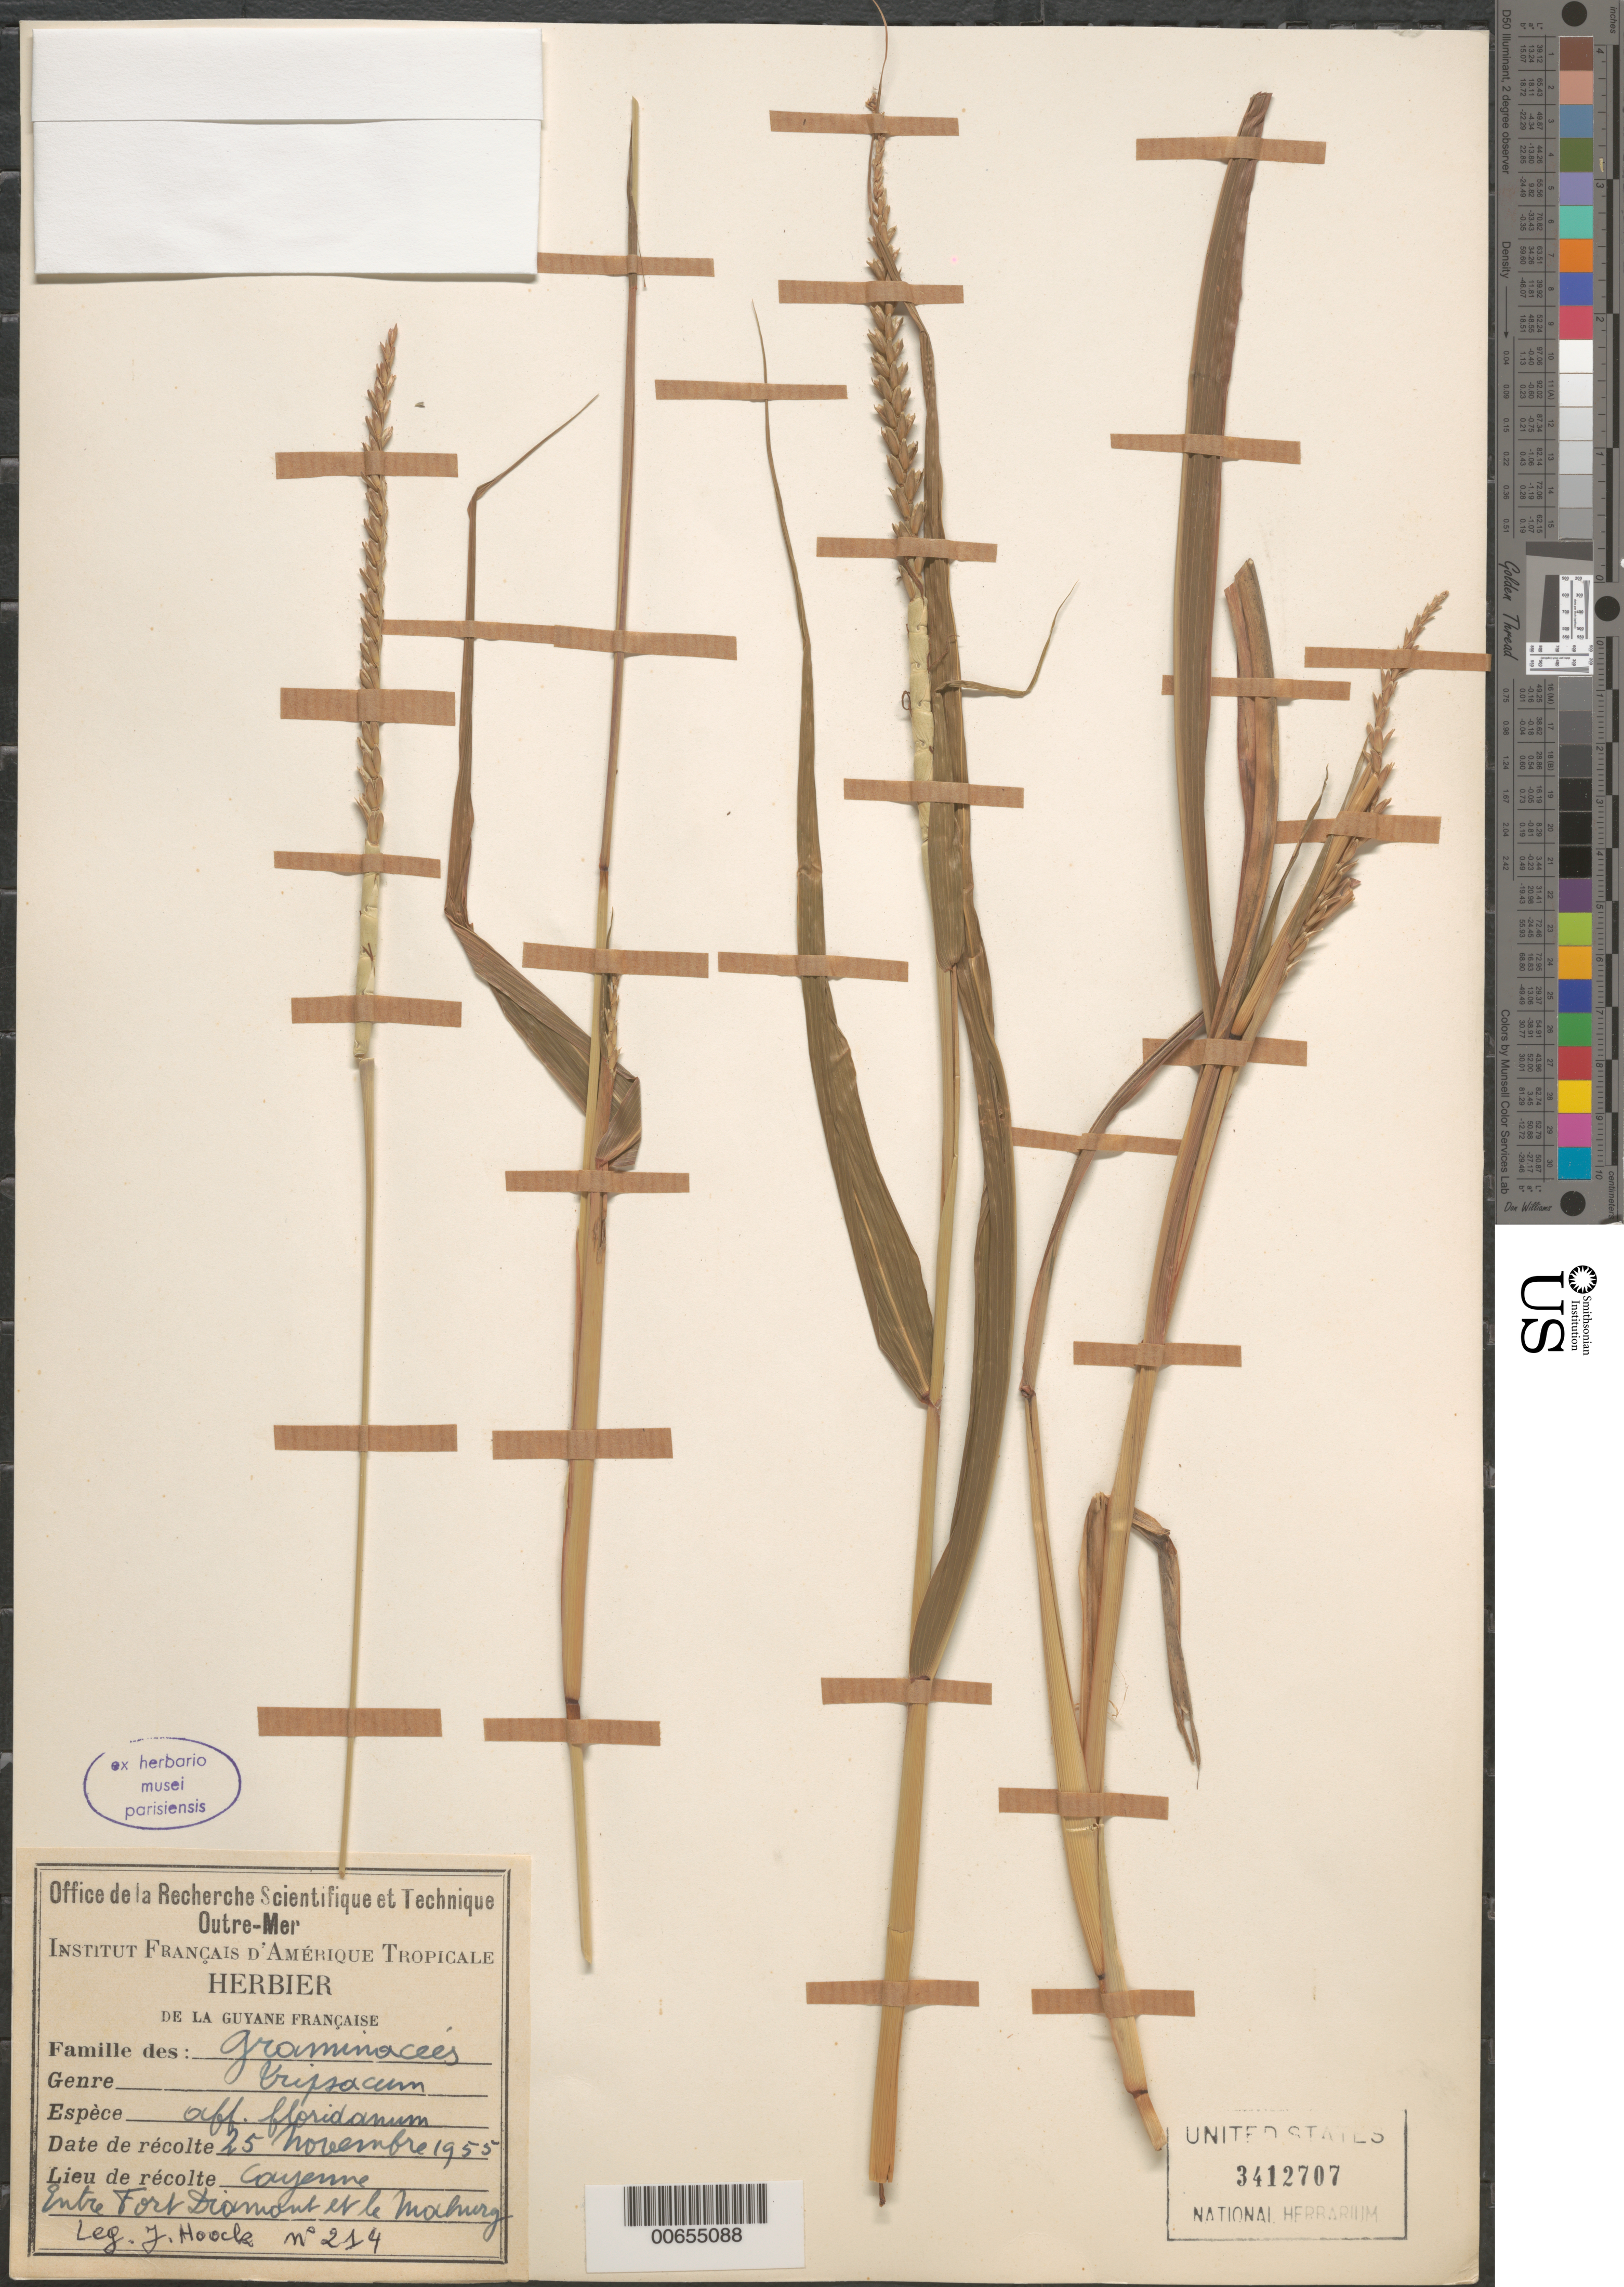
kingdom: Plantae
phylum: Tracheophyta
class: Liliopsida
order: Poales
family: Poaceae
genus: Tripsacum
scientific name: Tripsacum floridanum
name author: Porter ex Vasey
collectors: J. Hoock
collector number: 214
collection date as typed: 25-Nov-55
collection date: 1955-11-25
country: French Guiana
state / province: Cayenne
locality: Cayenne, entre Fort Diamant et le Mahury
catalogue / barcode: US 3412707